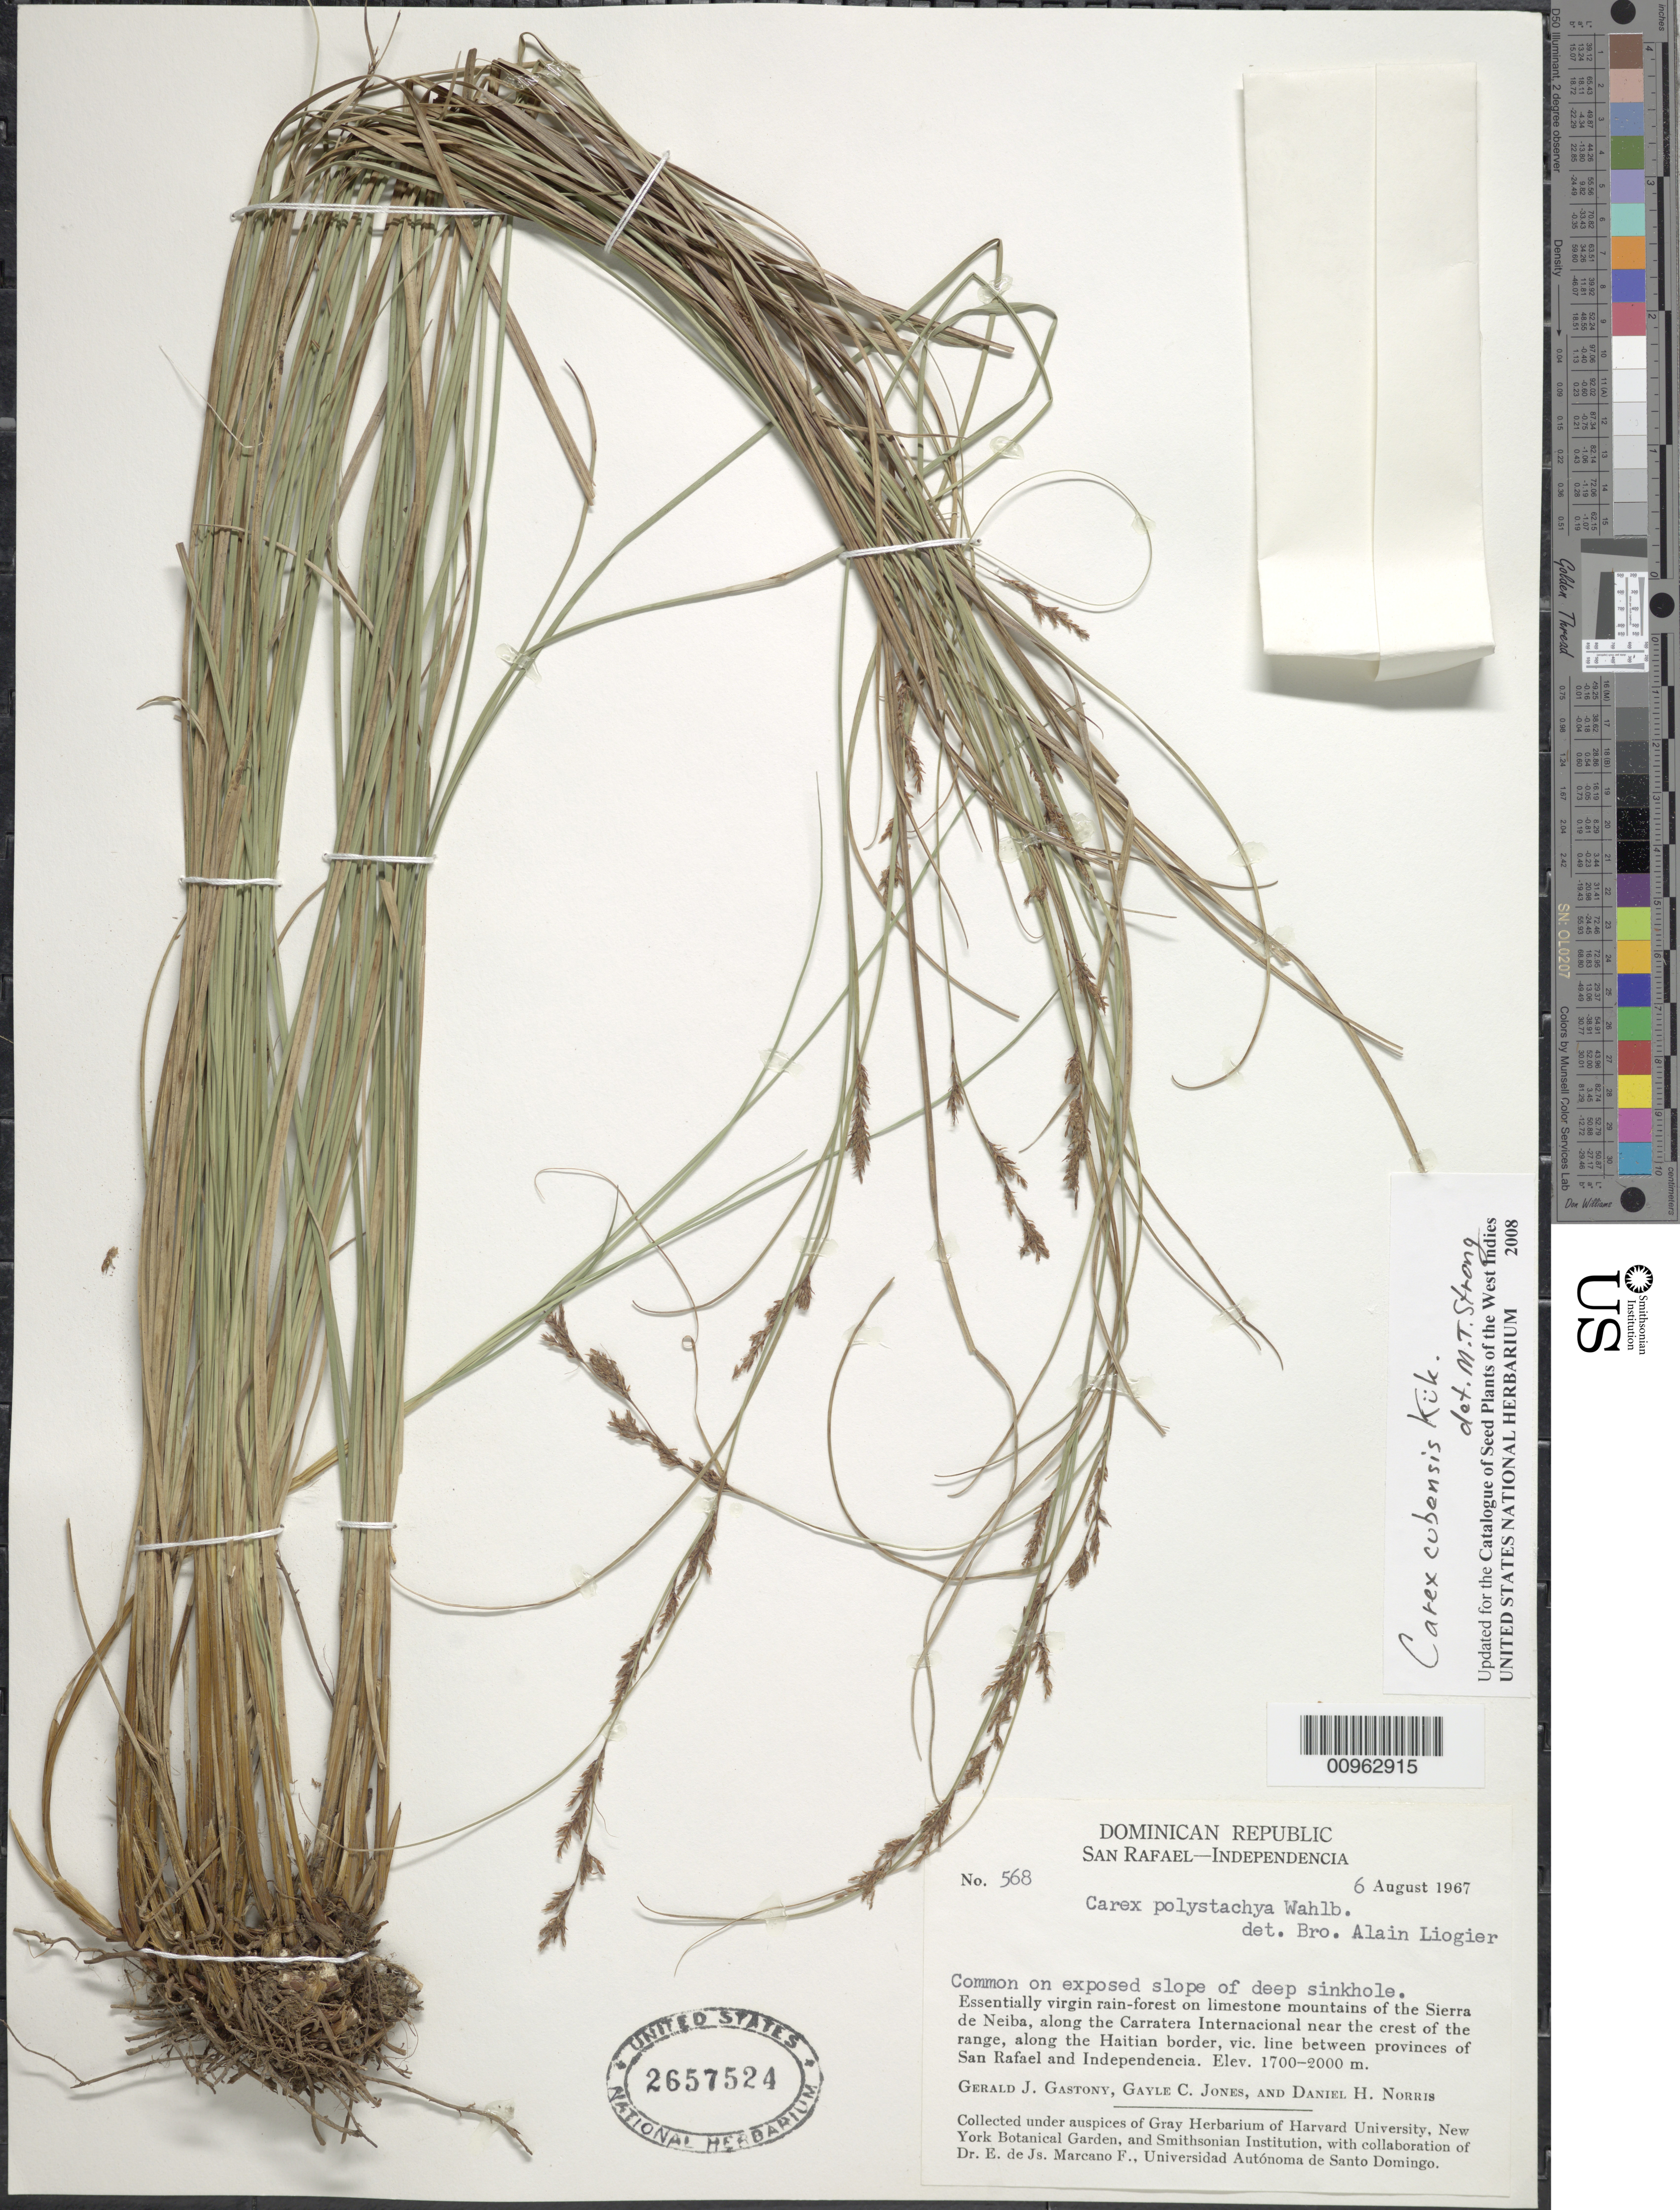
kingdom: Plantae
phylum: Tracheophyta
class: Liliopsida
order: Poales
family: Cyperaceae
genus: Carex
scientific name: Carex cubensis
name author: Kük.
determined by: Strong, M. T., (US), Smithsonian Institution - National Museum of Natural History (UNITED STATES)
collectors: G. Gastony, G. C. Jones & D. H. Norris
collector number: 568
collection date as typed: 06 Aug 1967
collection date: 1967-08-06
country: Dominican Republic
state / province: Elías Piña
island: Hispaniola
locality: Sierra de Neiba, along the Carretera Internacional near the crest of the range, along the Haitian border, vic. line between provinces of San Rafael and Independencia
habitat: On exposed slope of deep sinkhole, in essentially virgin rainforest on limestone mountains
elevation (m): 1700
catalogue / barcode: US 2657524